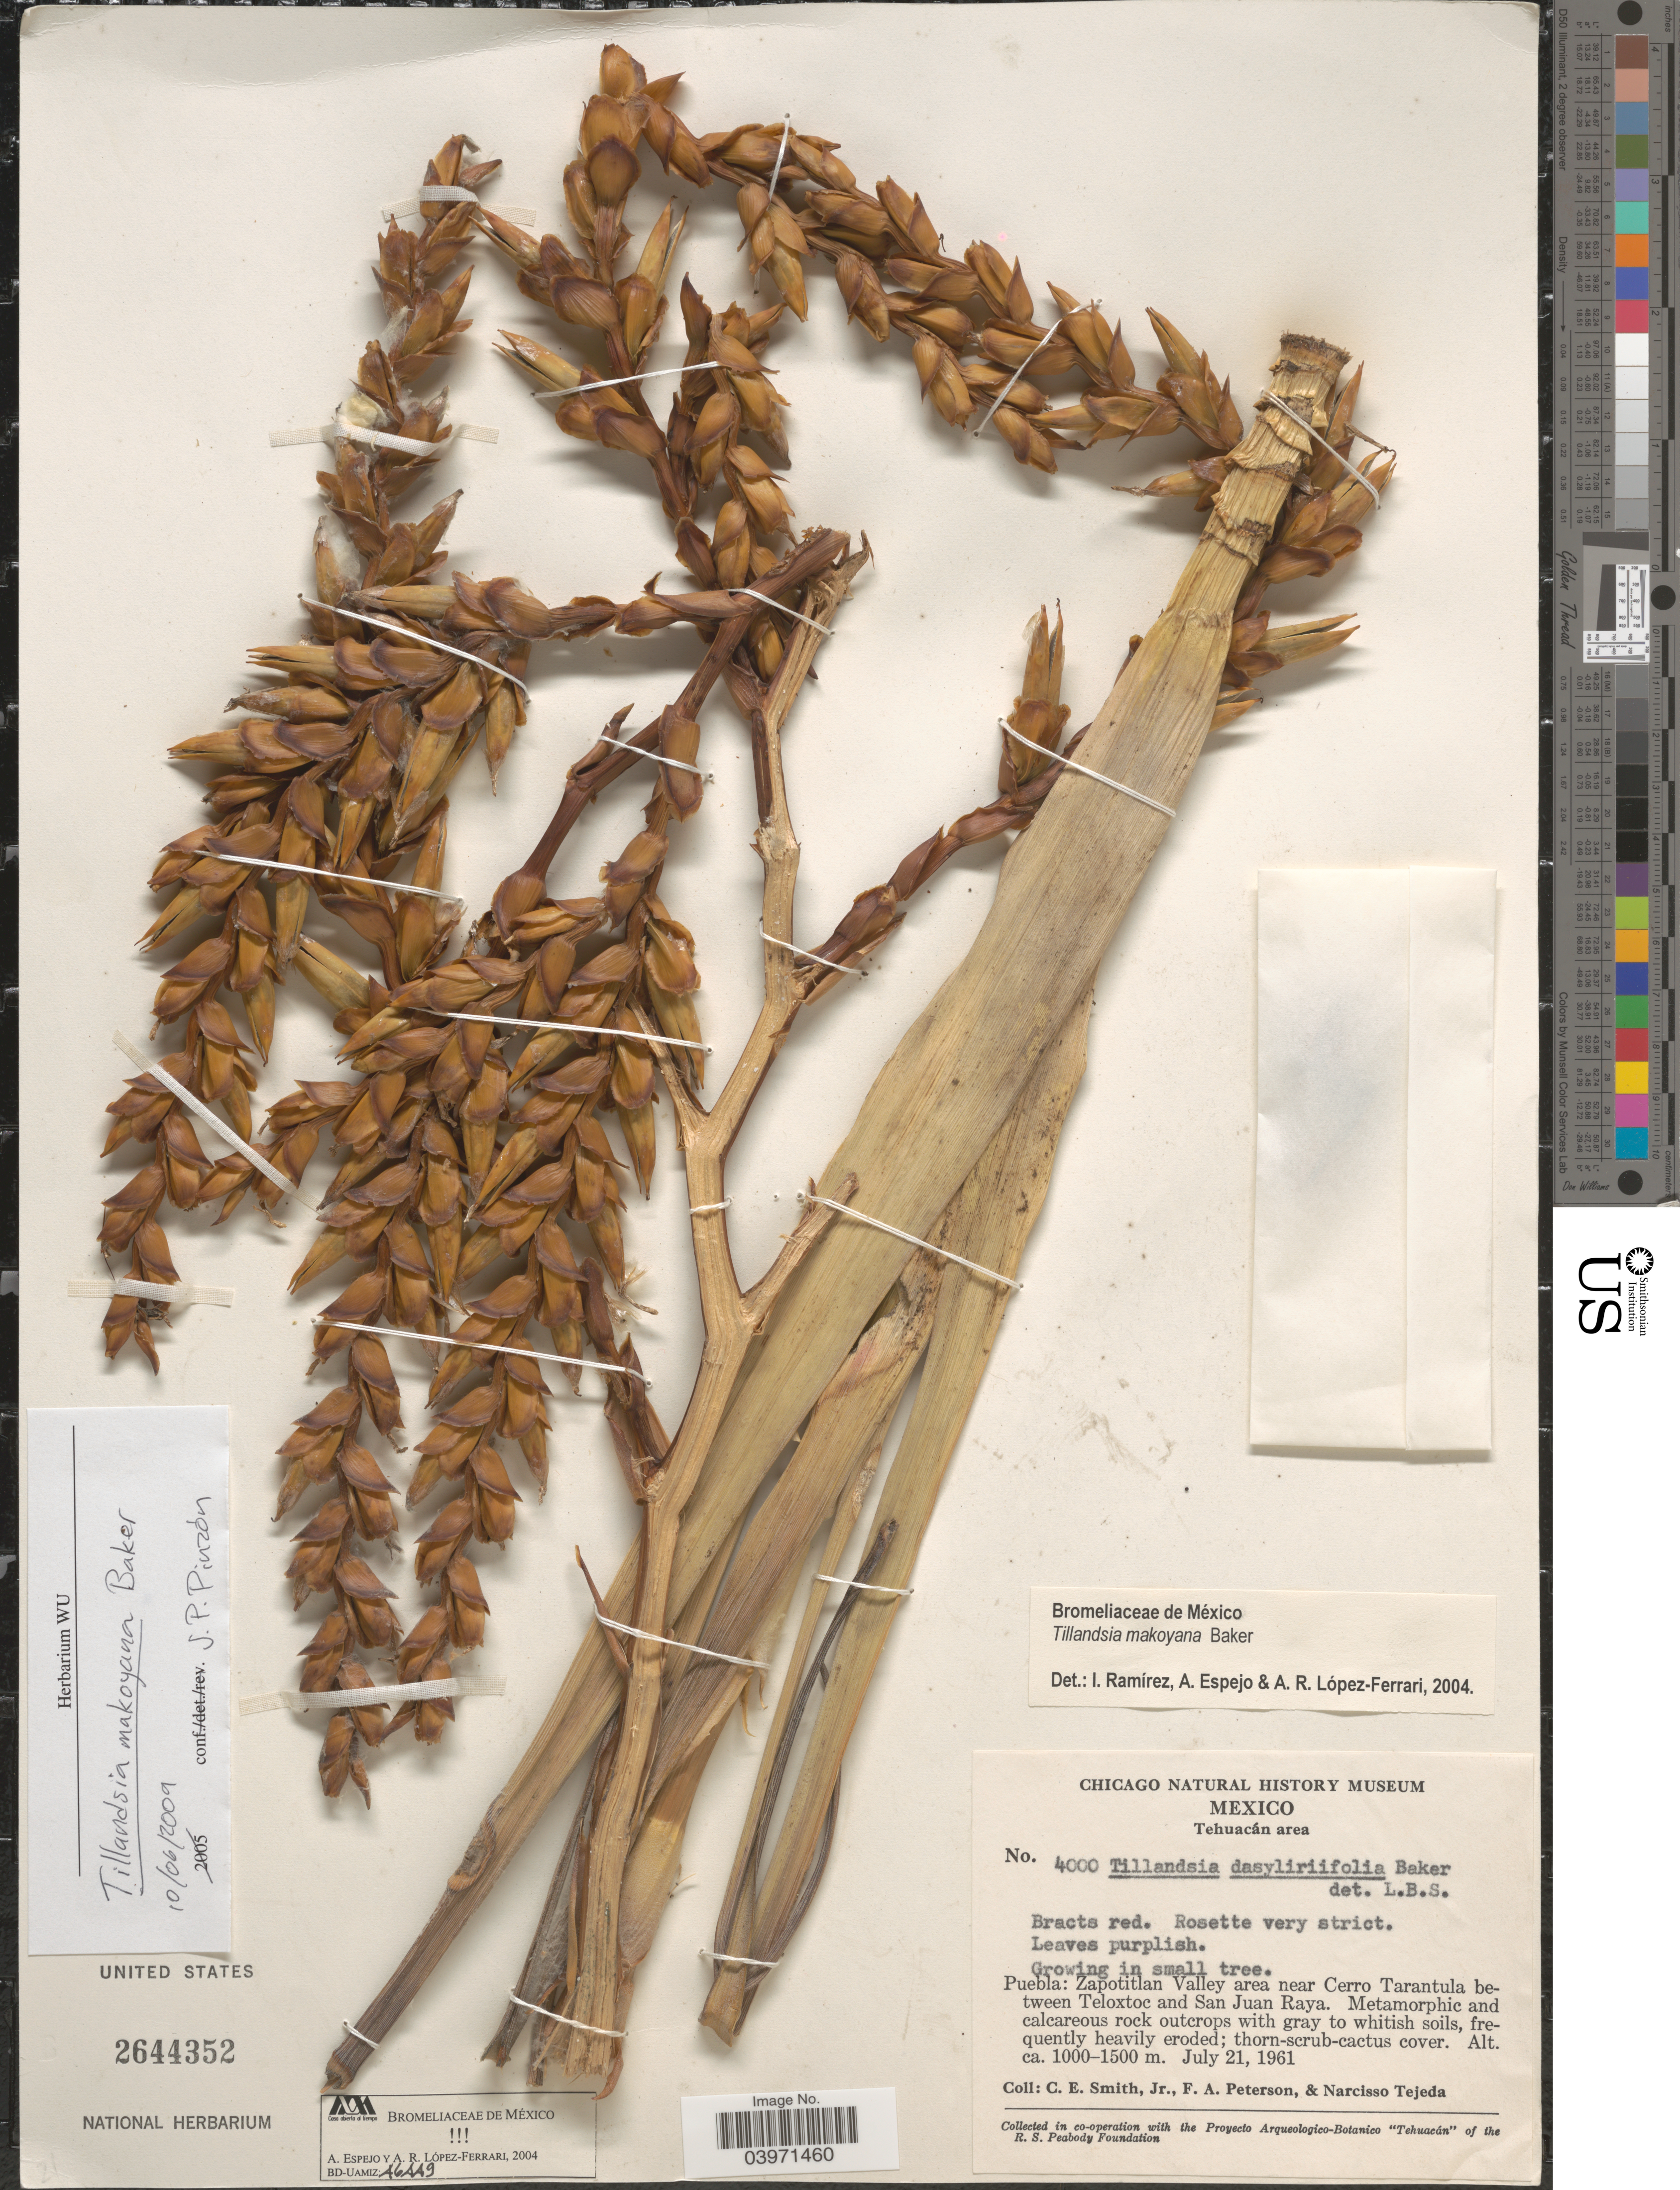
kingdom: Plantae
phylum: Tracheophyta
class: Liliopsida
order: Poales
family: Bromeliaceae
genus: Tillandsia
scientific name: Tillandsia makoyana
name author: Baker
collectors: C. E. Smith Jr., F. A. Peterson & N. Tejeda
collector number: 4000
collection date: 1961-07-21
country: Mexico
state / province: Puebla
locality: Tehuacán area. Zapotitlan Valley area near Cerro Tarantula between Teloxtoc and San Juan Raya.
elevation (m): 1000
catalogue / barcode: US 2644352